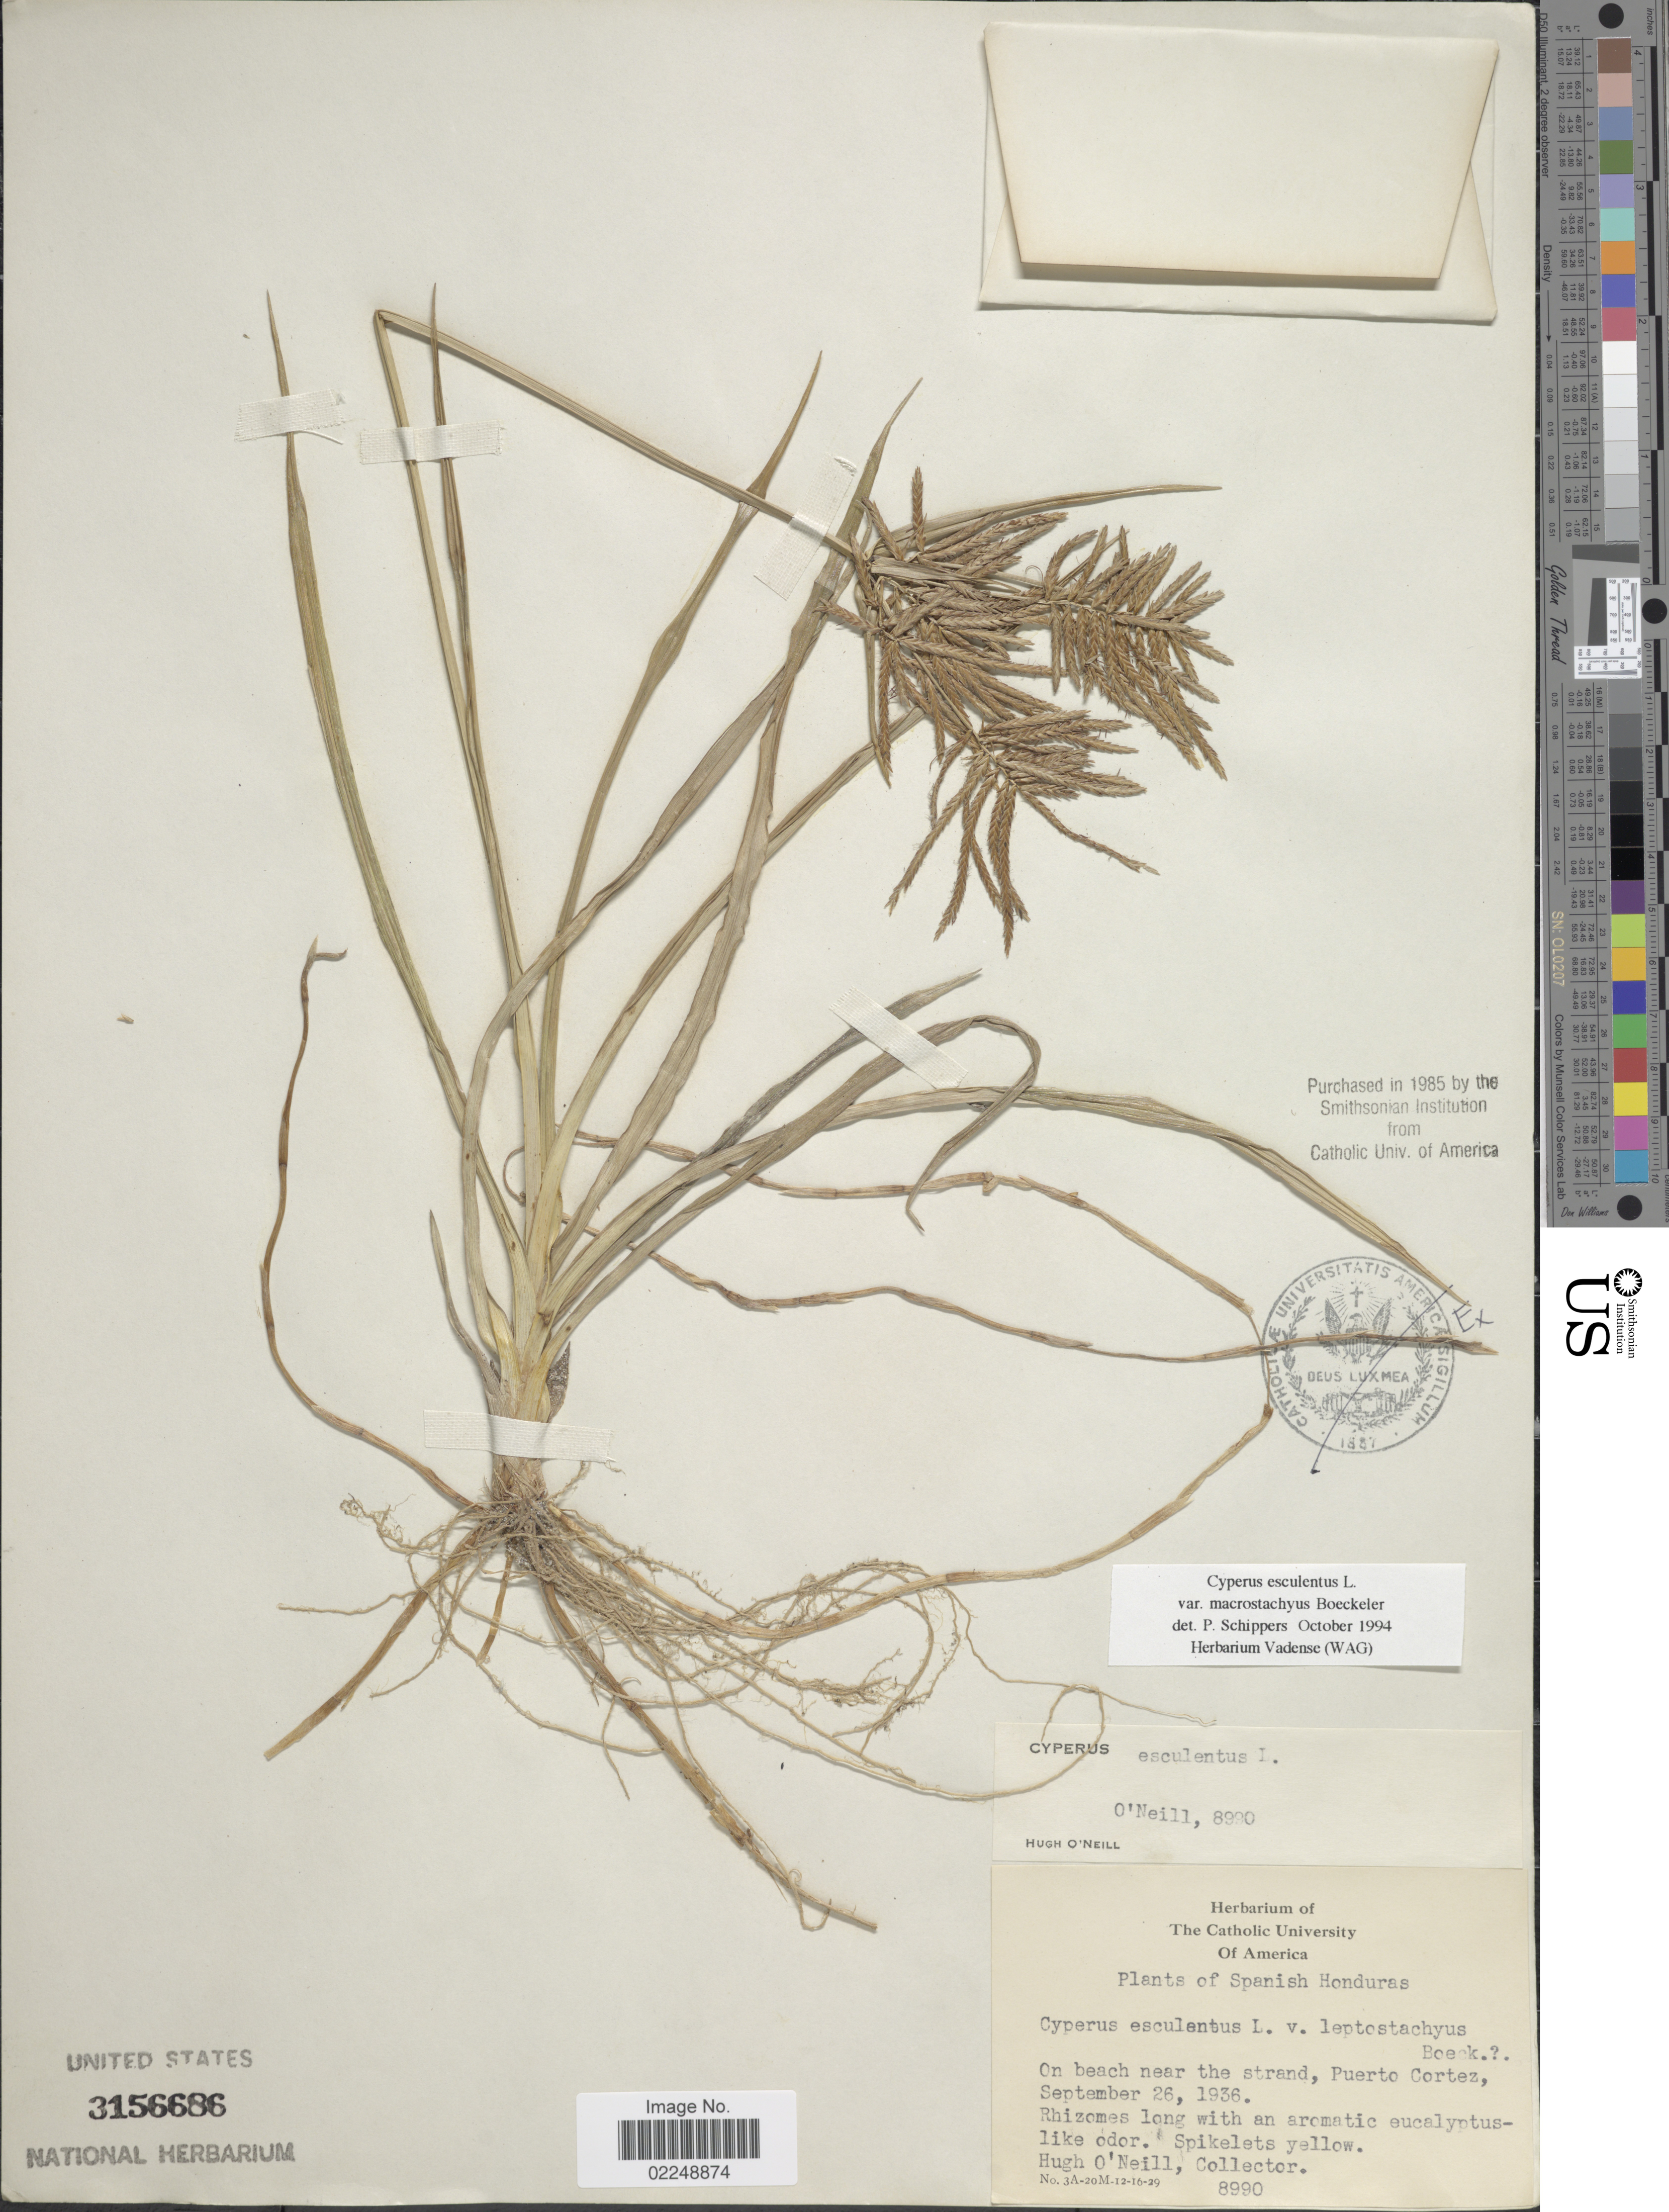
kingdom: Plantae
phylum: Tracheophyta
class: Liliopsida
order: Poales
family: Cyperaceae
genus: Cyperus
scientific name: Cyperus esculentus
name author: L.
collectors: H. O'Neill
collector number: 8990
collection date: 1936-09-26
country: Honduras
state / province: Cortés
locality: Spanish Honduras, On beach near the strand, Puerto Cortez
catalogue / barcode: US 3156686